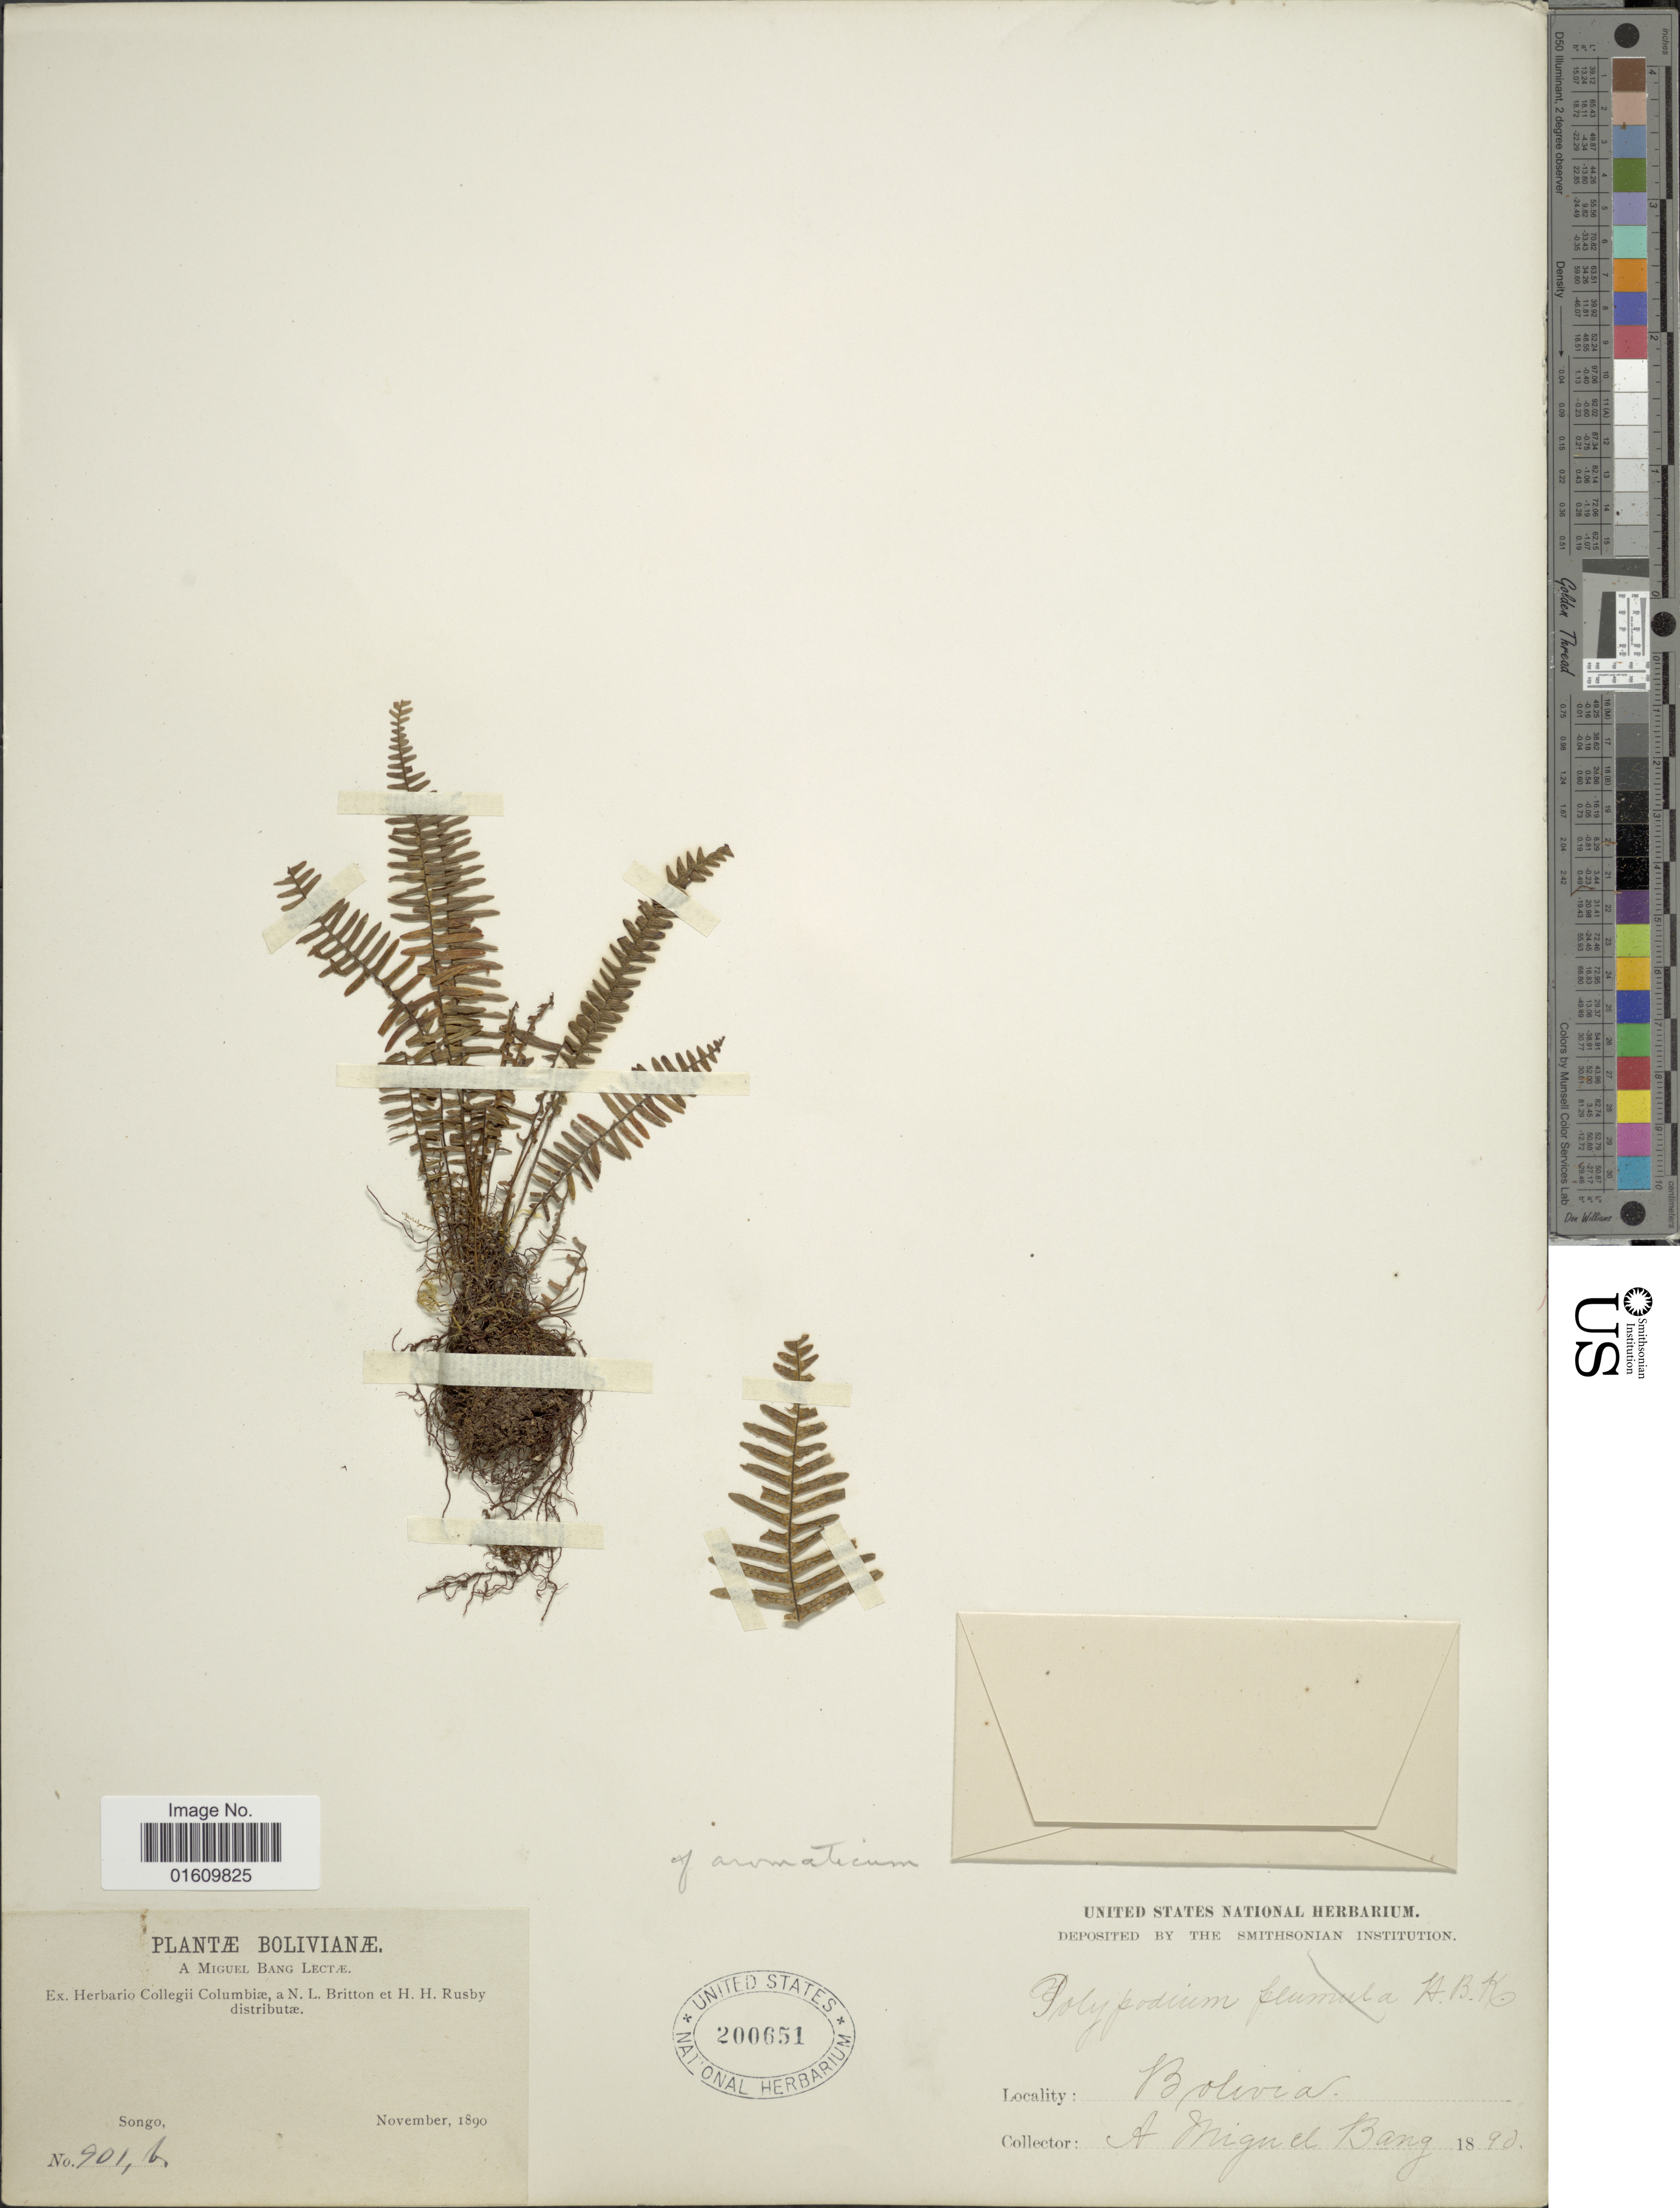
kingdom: Plantae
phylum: Tracheophyta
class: Polypodiopsida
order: Polypodiales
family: Polypodiaceae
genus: Melpomene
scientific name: Melpomene firma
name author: (J. Sm.) A.R. Sm. & R.C. Moran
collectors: M. Bang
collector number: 901 b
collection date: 1890-11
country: Bolivia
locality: Songo.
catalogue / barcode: US 200651